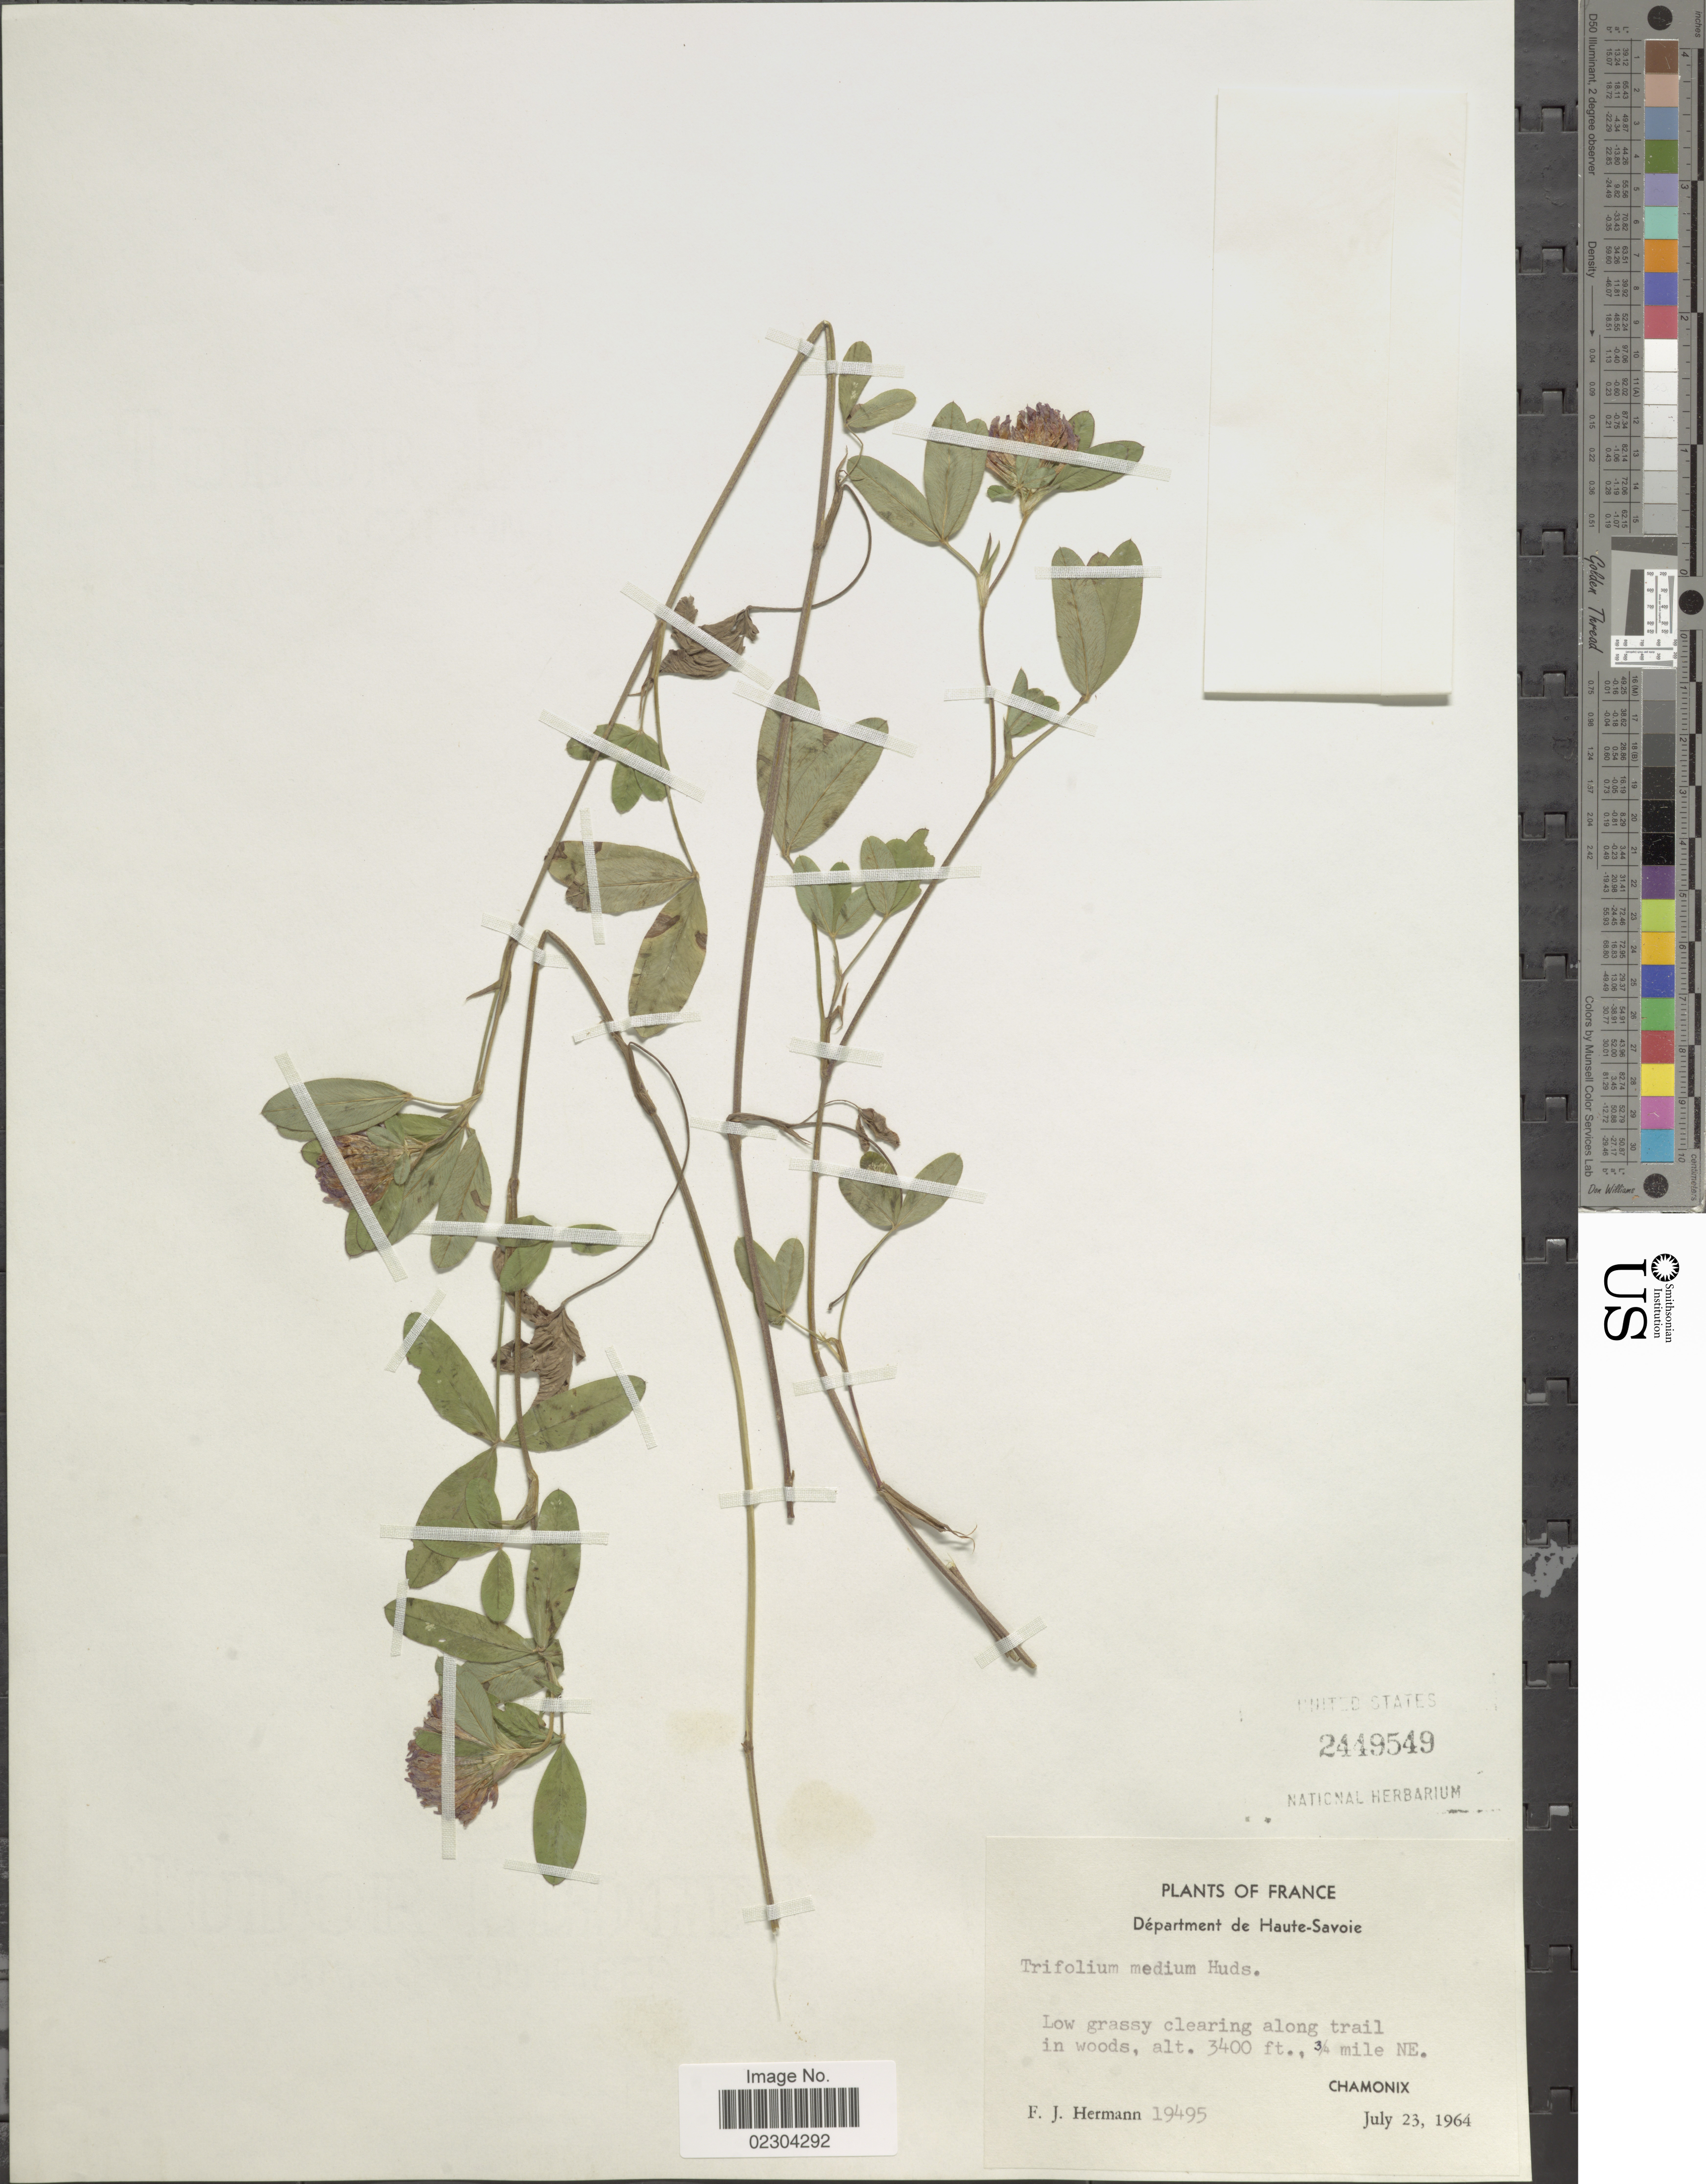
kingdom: Plantae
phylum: Tracheophyta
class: Magnoliopsida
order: Fabales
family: Fabaceae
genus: Trifolium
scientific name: Trifolium medium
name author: L.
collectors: F. J. Hermann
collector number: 19495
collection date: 1964-07-23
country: France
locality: Department de Haute-Savoie. 3/4 mile NE Chamonix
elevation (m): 1036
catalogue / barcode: US 2449549